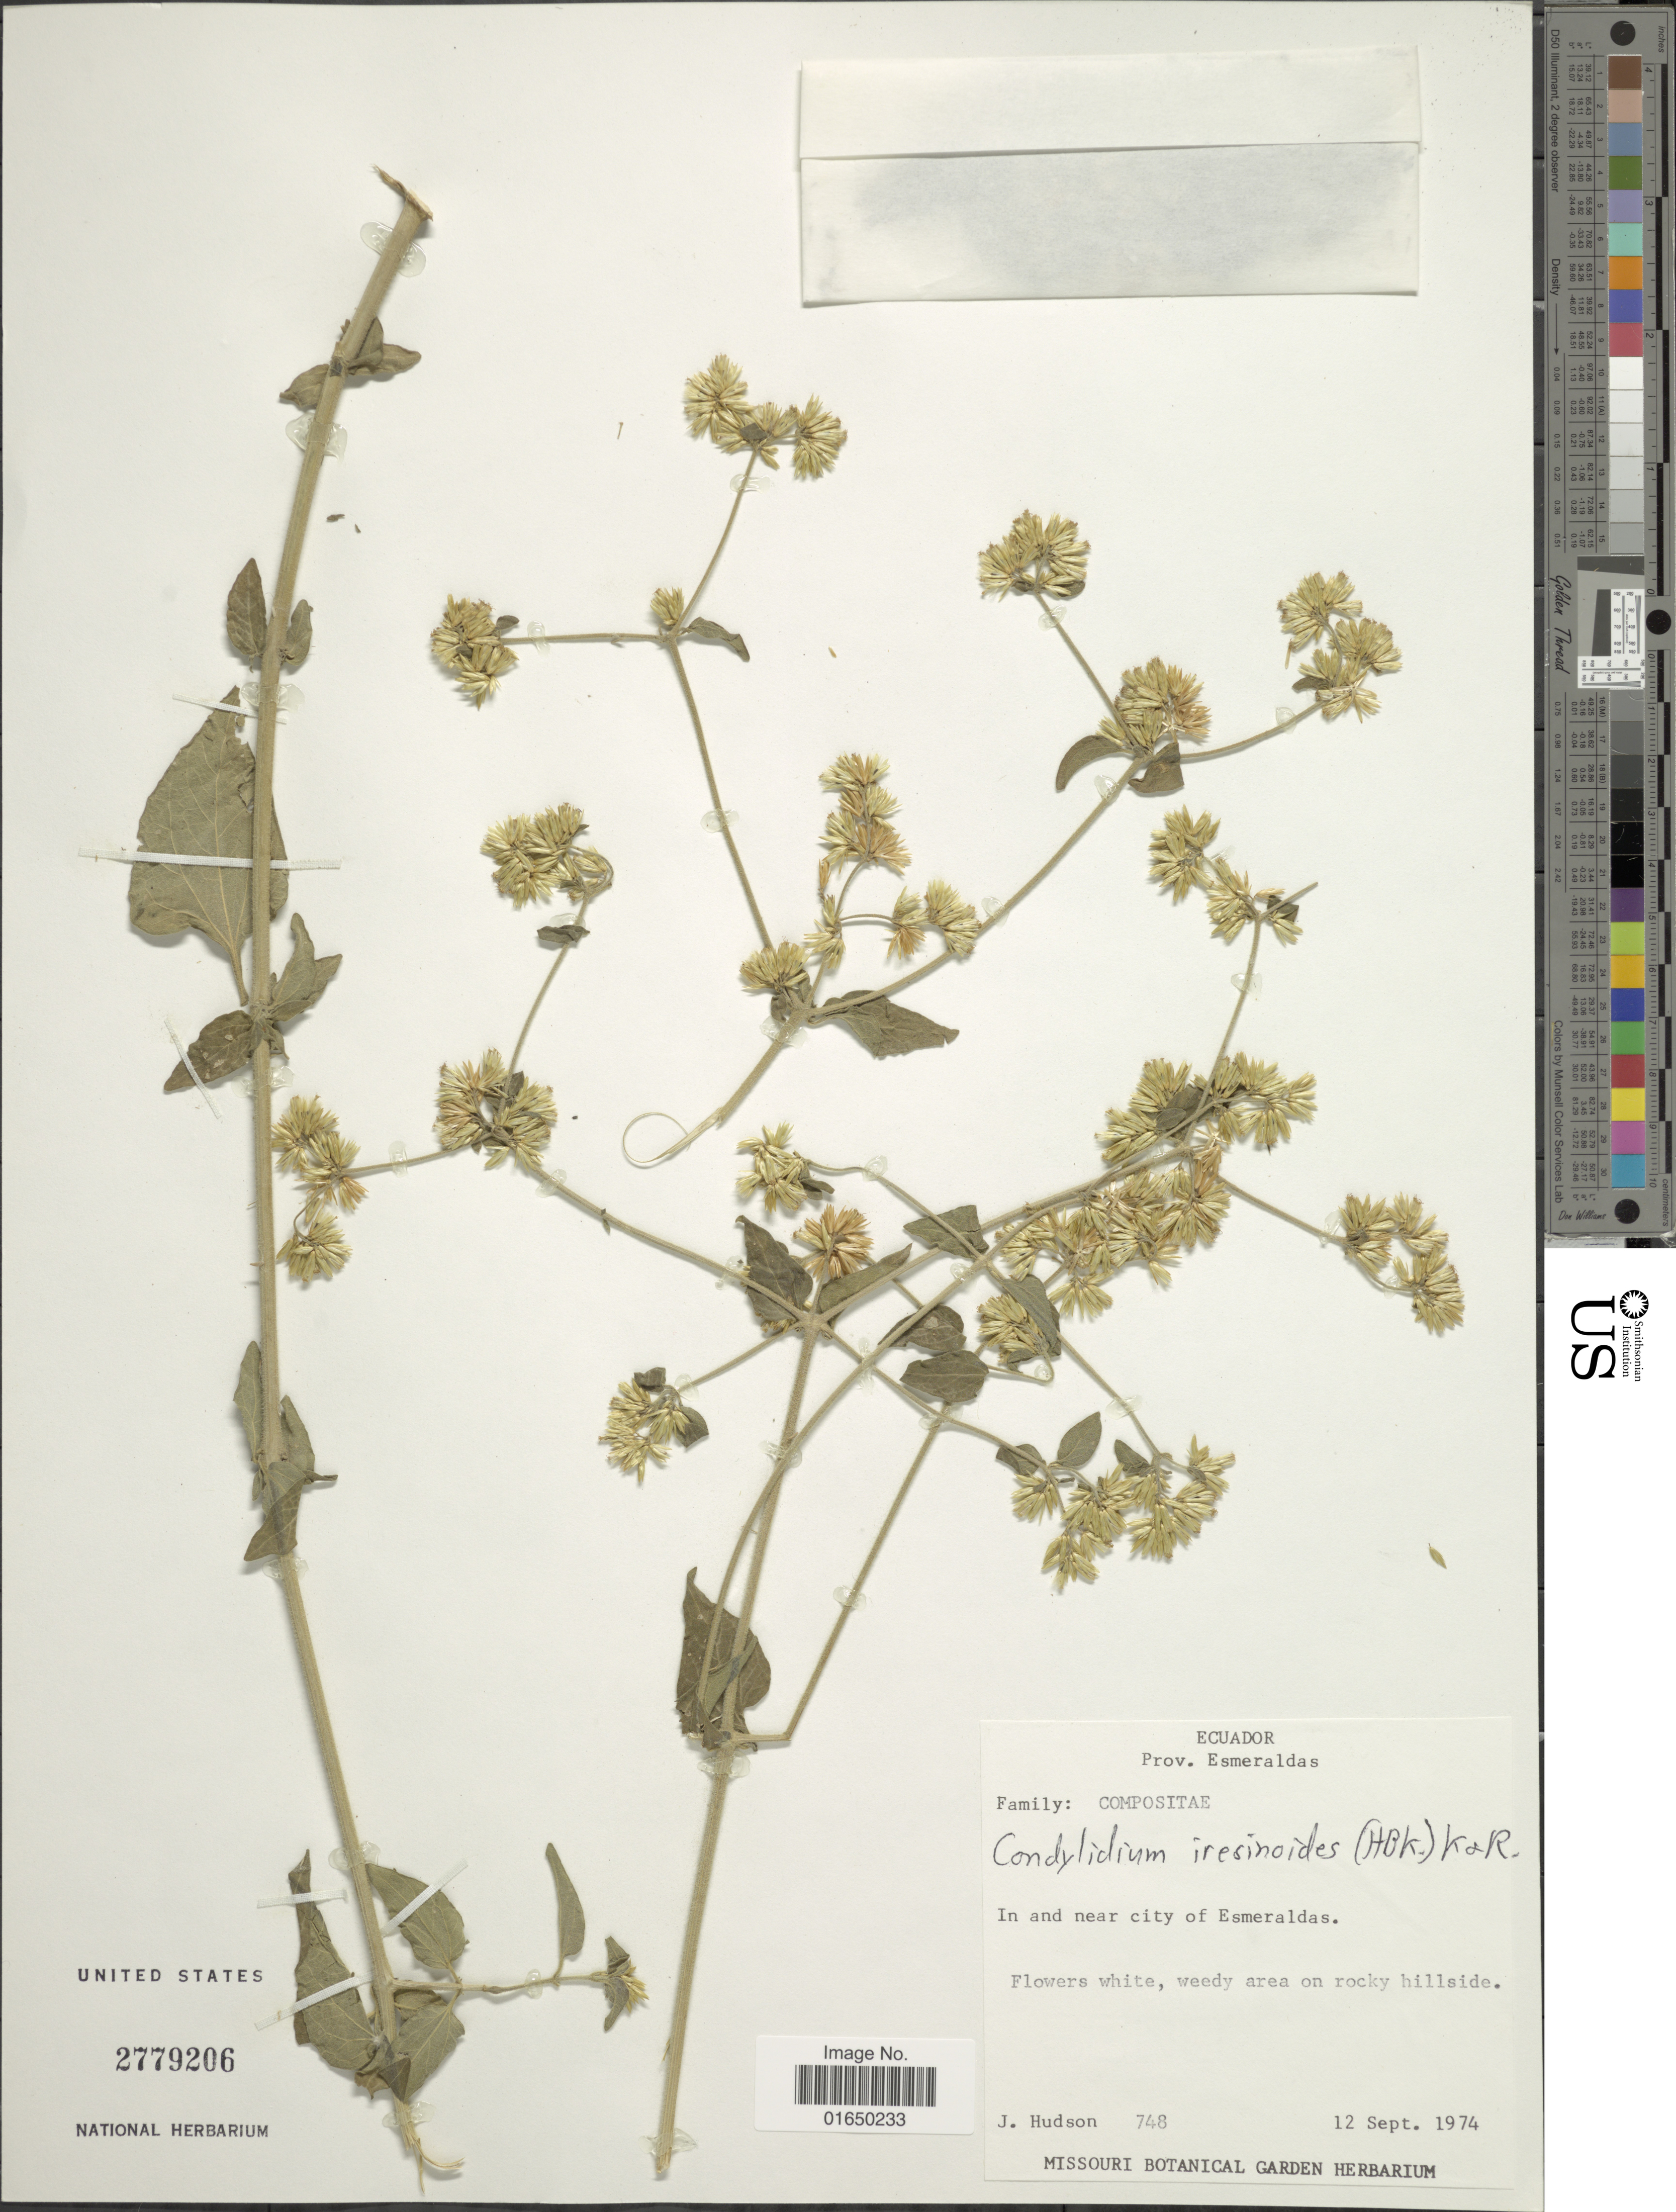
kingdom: Plantae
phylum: Tracheophyta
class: Magnoliopsida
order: Asterales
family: Asteraceae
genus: Condylidium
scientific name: Condylidium iresinoides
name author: (Kunth) R.M. King & H. Rob.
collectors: J. Hudson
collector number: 748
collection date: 1974-09-12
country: Ecuador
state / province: Esmeraldas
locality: In and near city of Esmeraldas. Flowers white, weady area on rocky hillside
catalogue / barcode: US 2779206